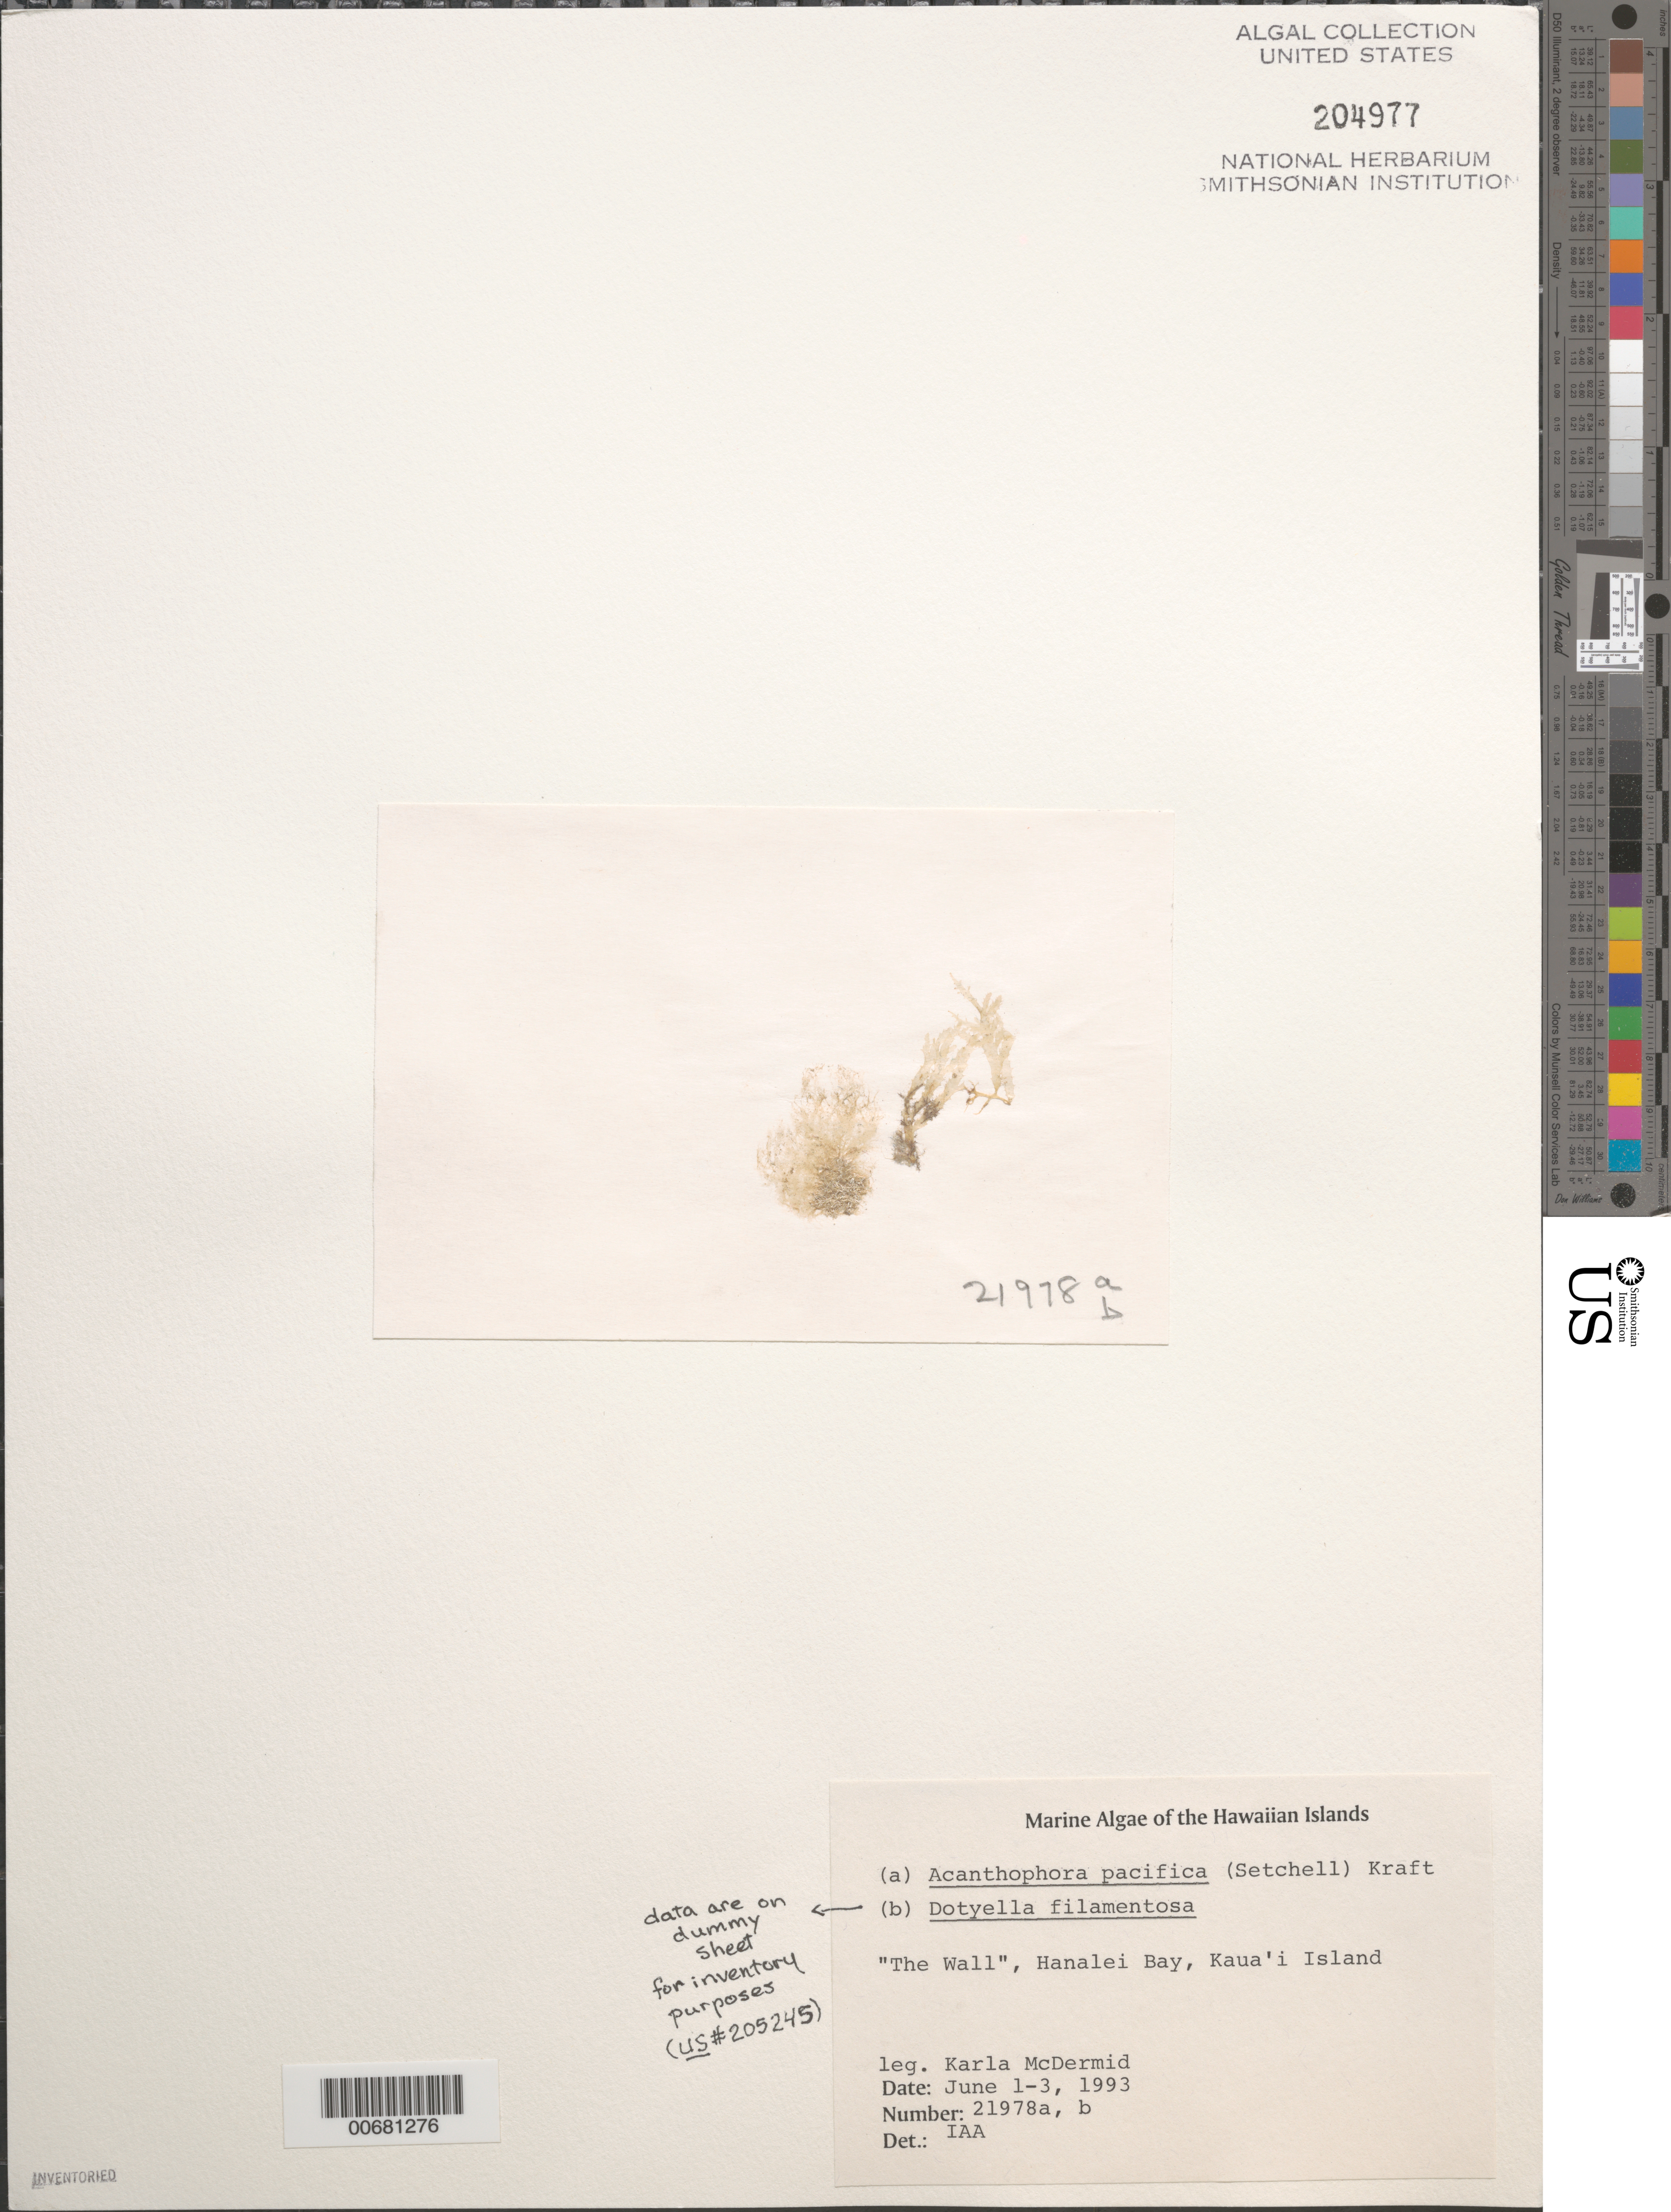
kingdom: Plantae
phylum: Rhodophyta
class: Florideophyceae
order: Ceramiales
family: Rhodomelaceae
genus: Acanthophora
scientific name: Acanthophora pacifica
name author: (Setch.) G.T.Kraft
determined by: Abbott, Isabella A.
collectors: K. McDermid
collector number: IAA 21978a & IAA 21978b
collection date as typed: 01 Jun 1993 to 03 Jun 1993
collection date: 1993-06-01/1993-06-03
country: United States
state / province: Hawaii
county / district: Kauai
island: Kaua'i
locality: Hanalei Bay, The Wall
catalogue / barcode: US 204977